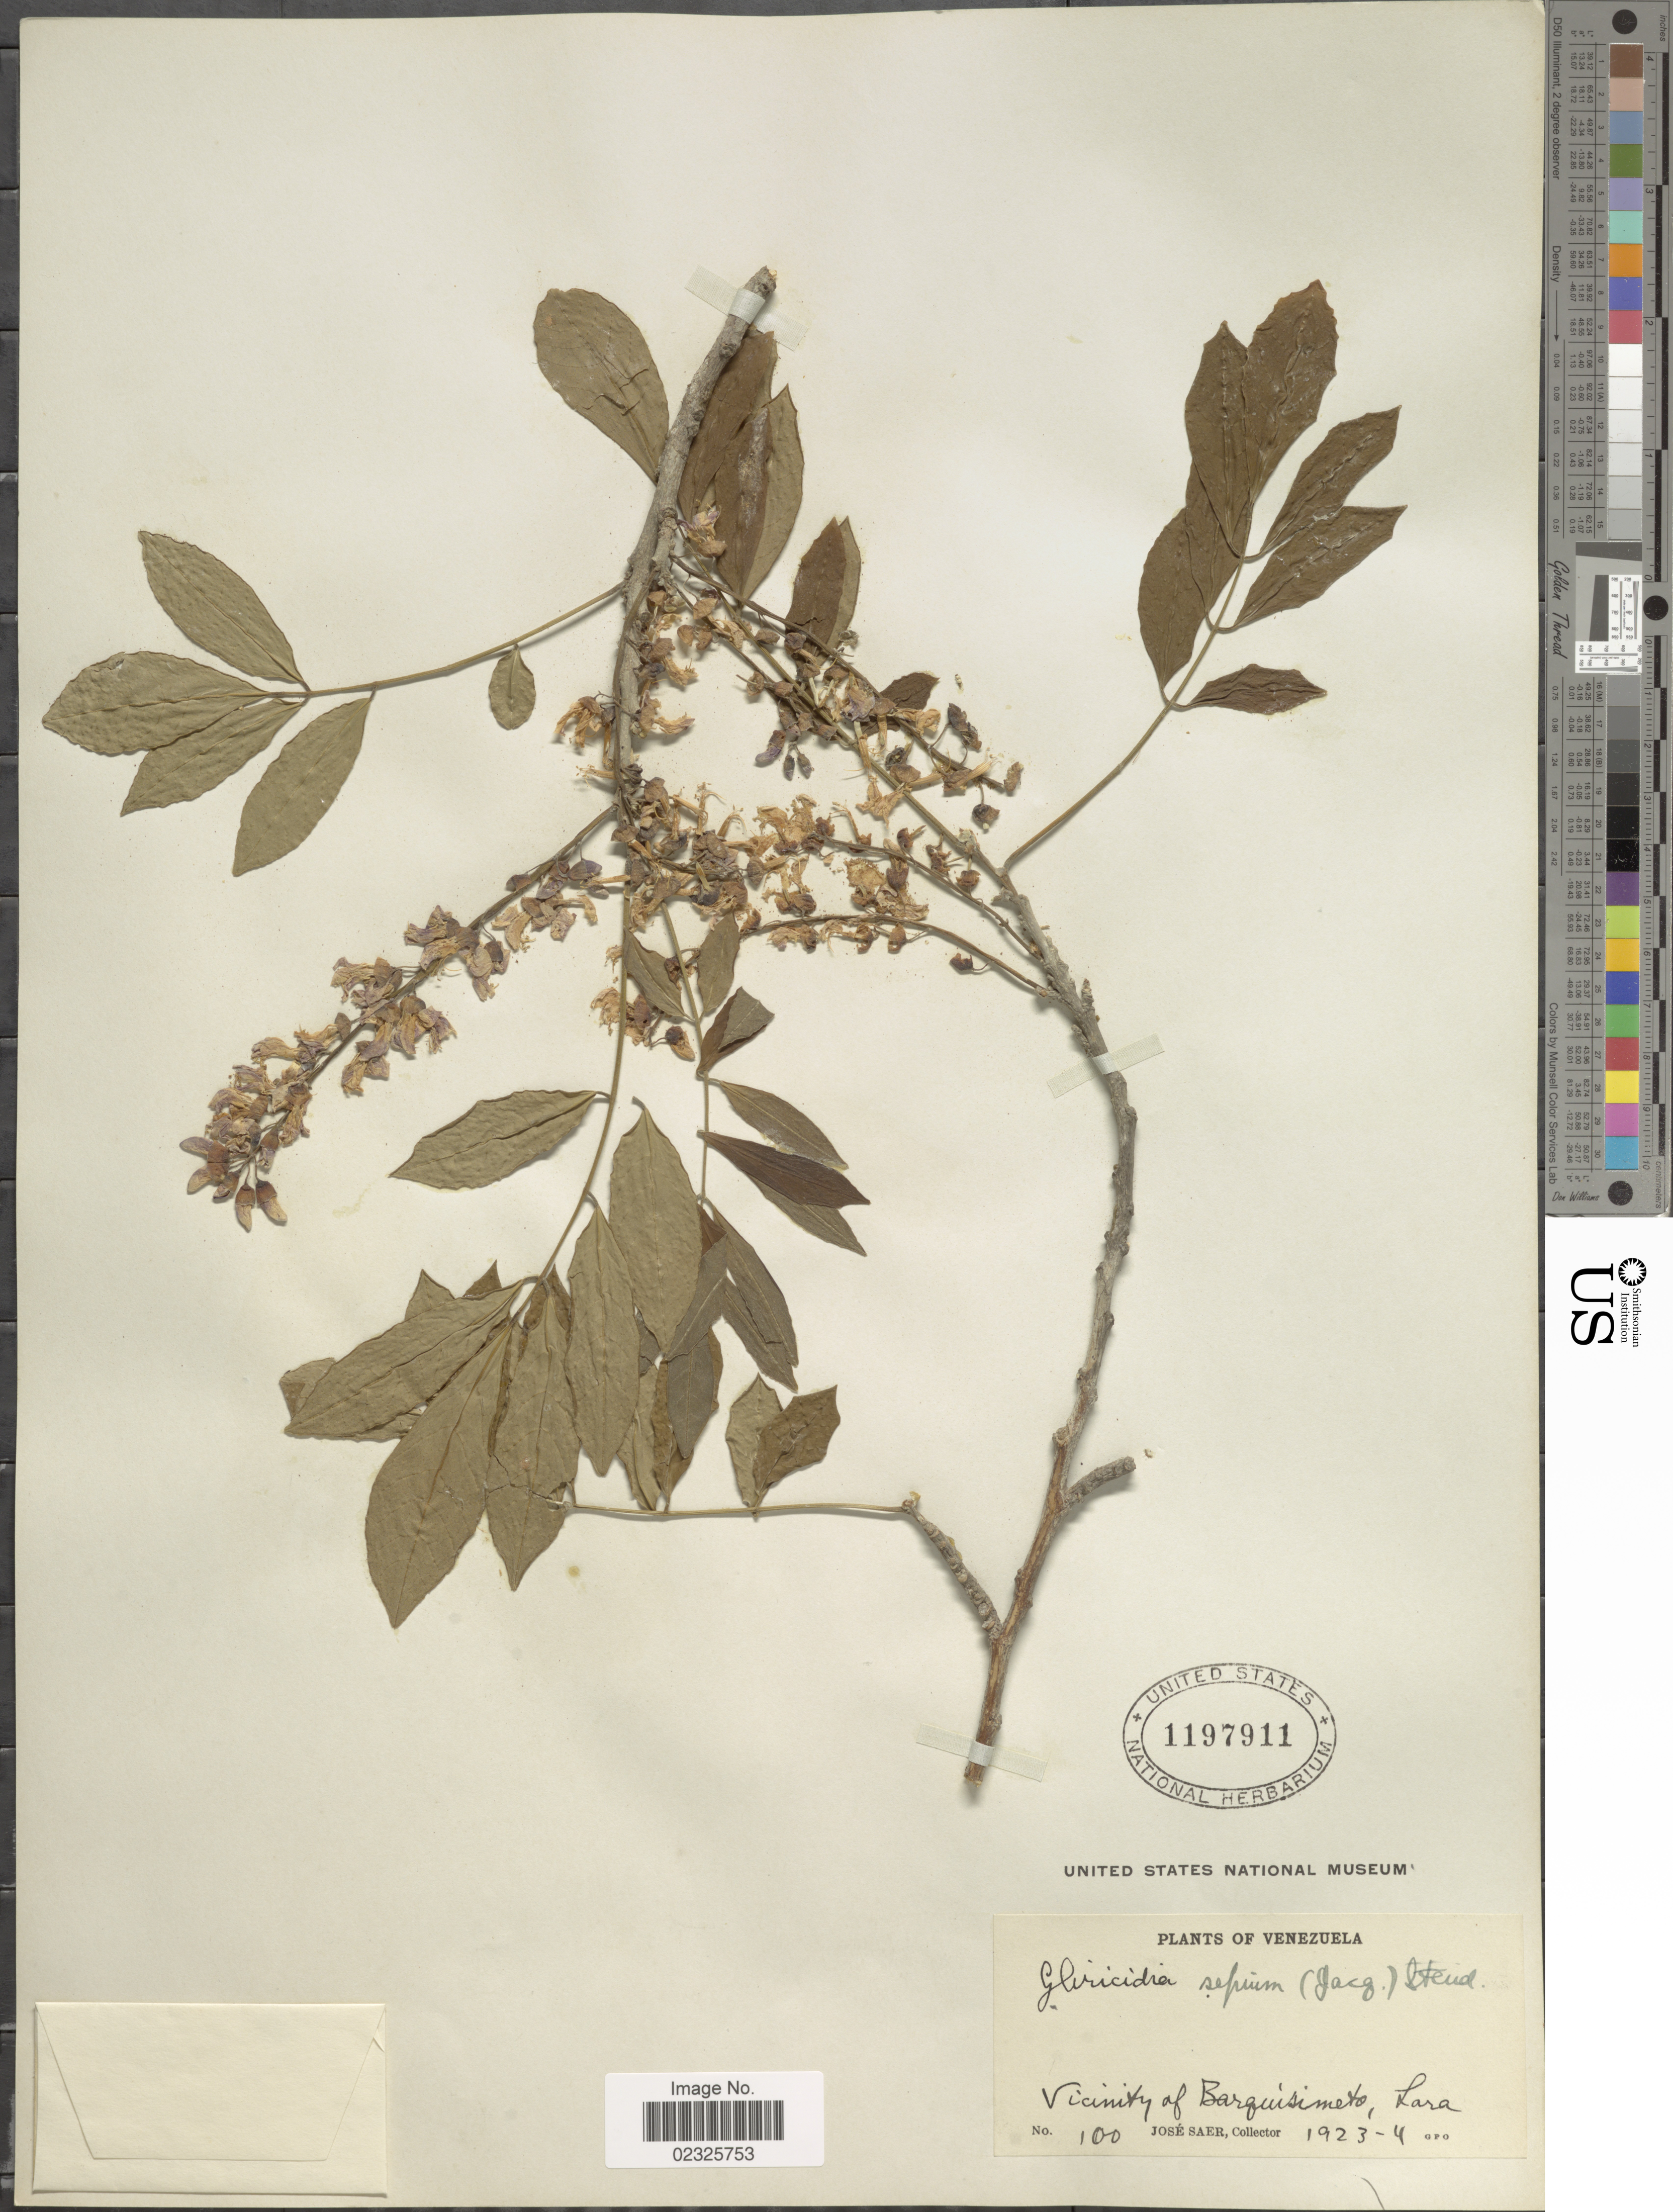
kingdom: Plantae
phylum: Tracheophyta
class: Magnoliopsida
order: Fabales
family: Fabaceae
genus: Gliricidia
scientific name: Gliricidia sepium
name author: (Jacq.) Kunth ex Walp.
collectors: J. Saer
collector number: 100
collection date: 1923-04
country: Venezuela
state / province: Lara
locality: Vicinity of Barquisimeto, Lara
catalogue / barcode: US 1197911